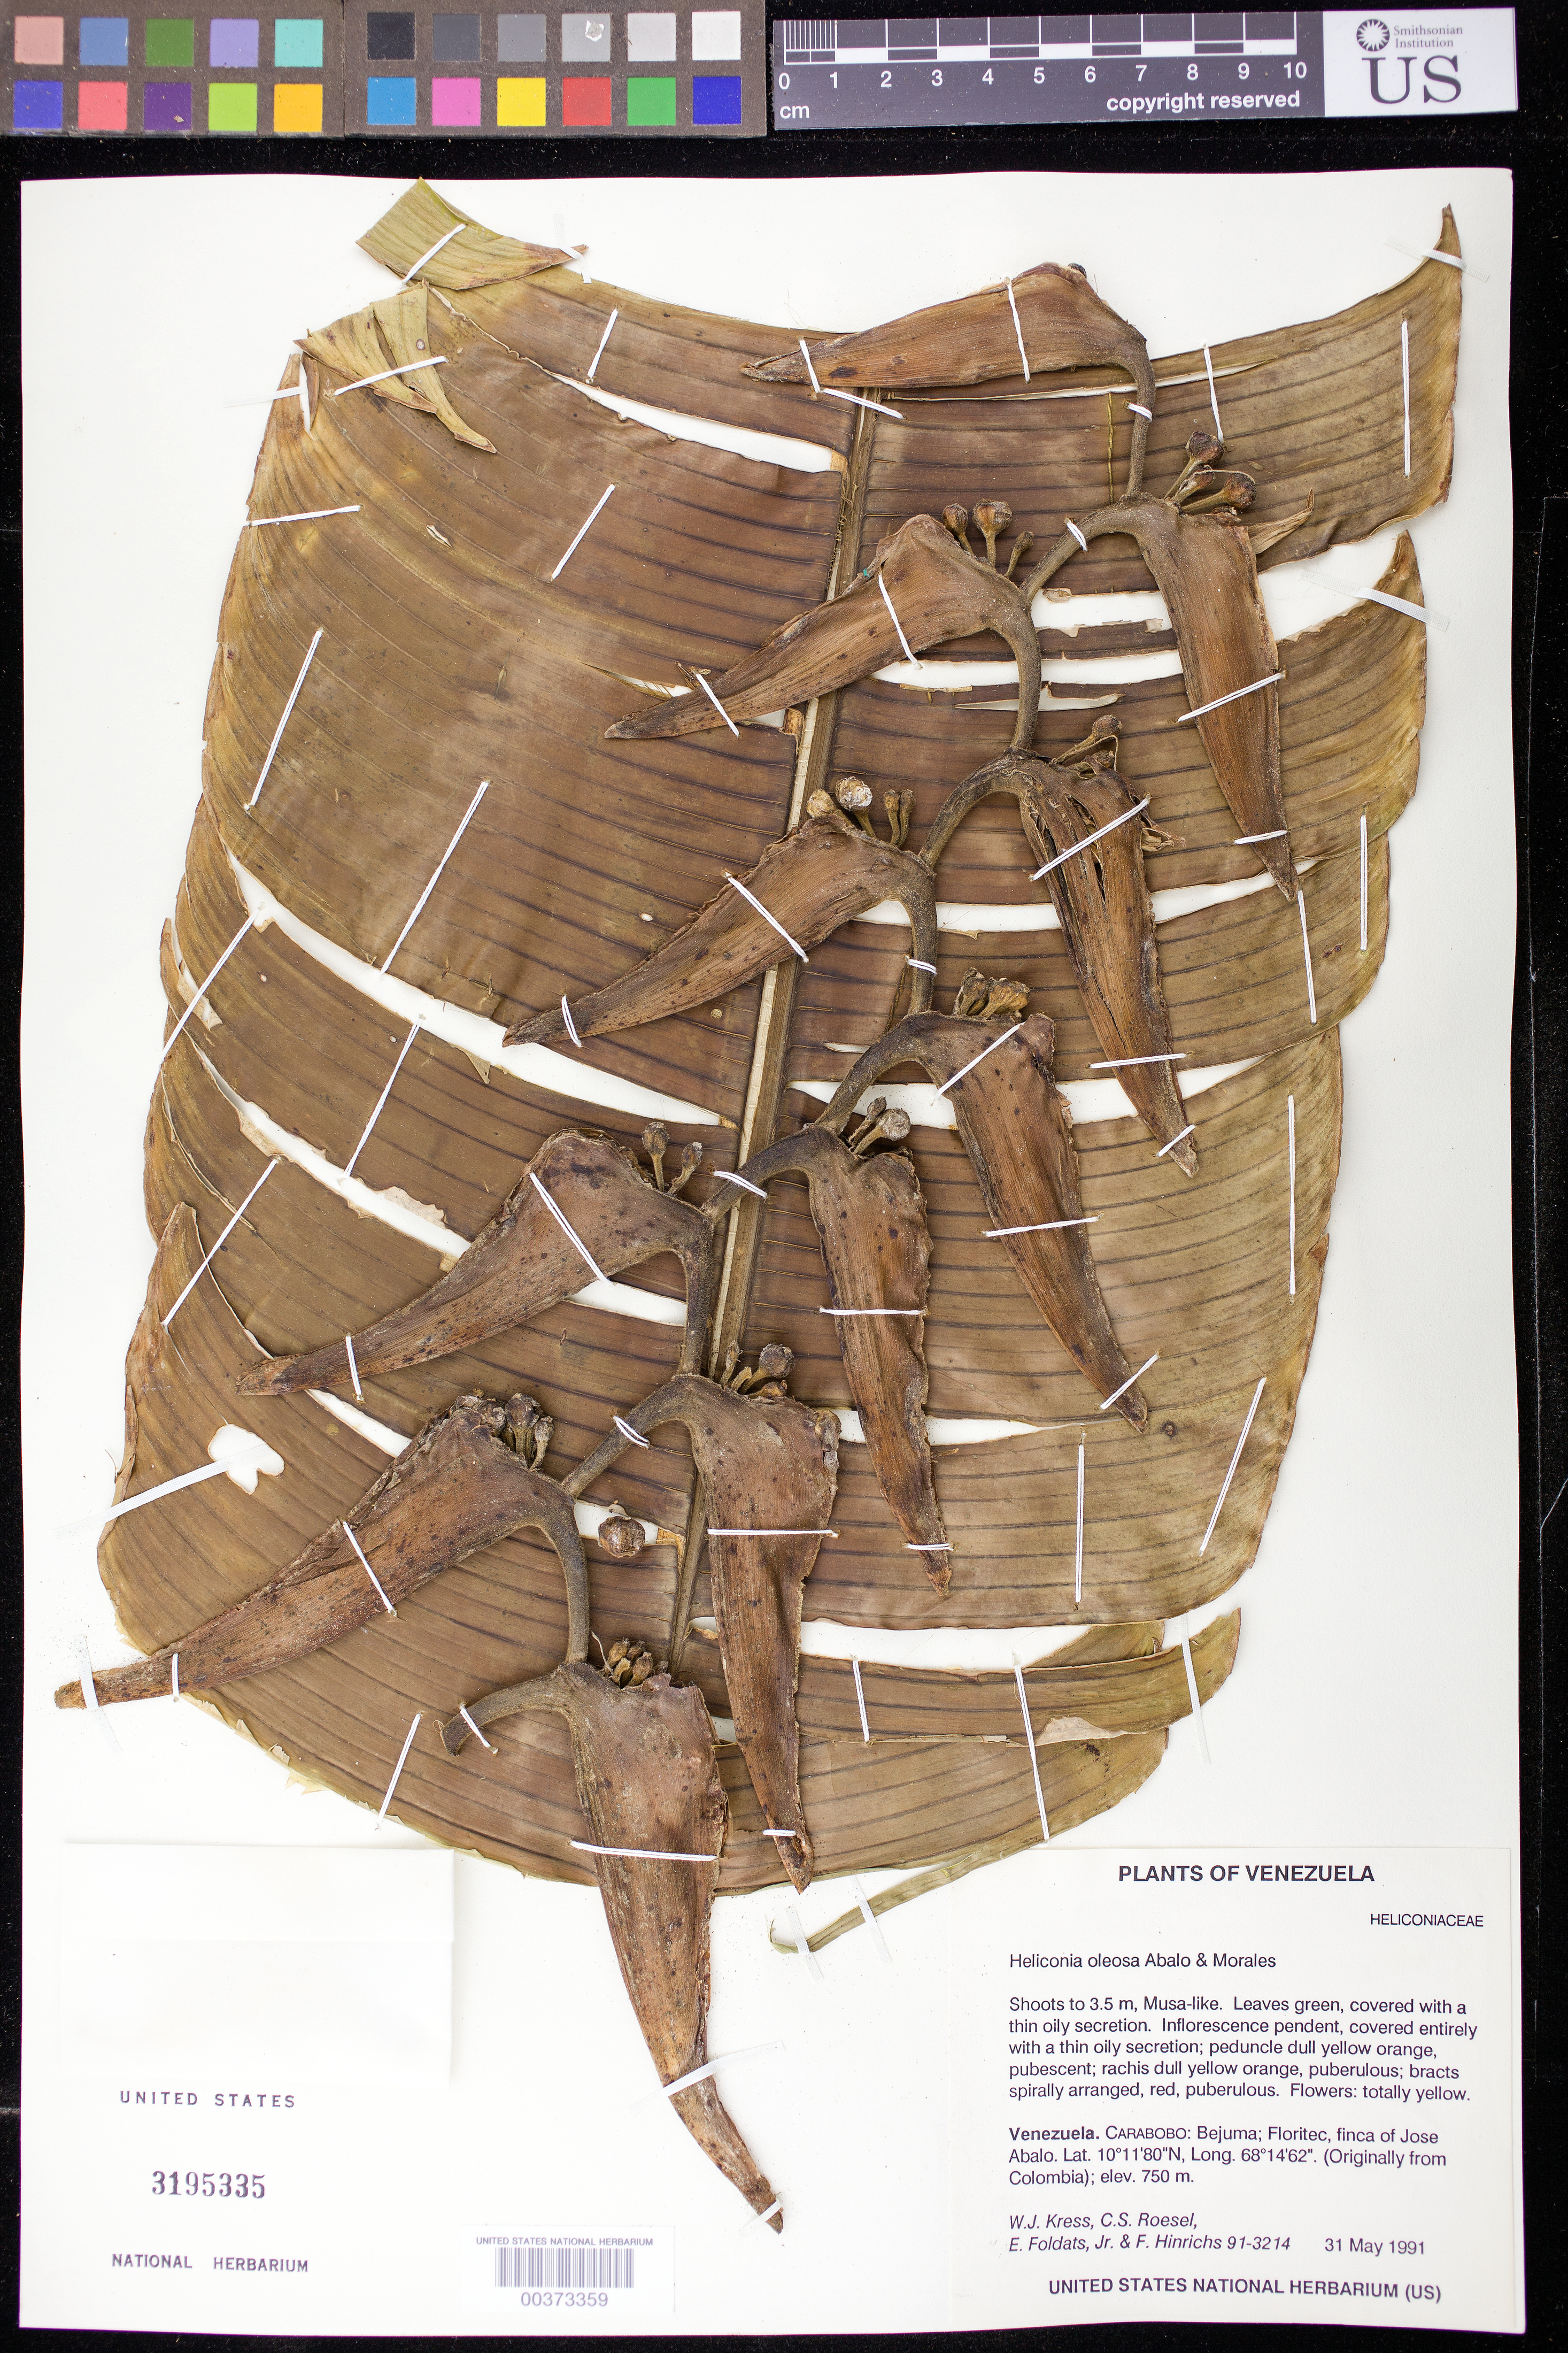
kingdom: Plantae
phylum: Tracheophyta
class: Liliopsida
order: Zingiberales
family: Heliconiaceae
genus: Heliconia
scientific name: Heliconia oleosa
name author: Abalo & G. Morales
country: Colombia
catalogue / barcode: US 3195335